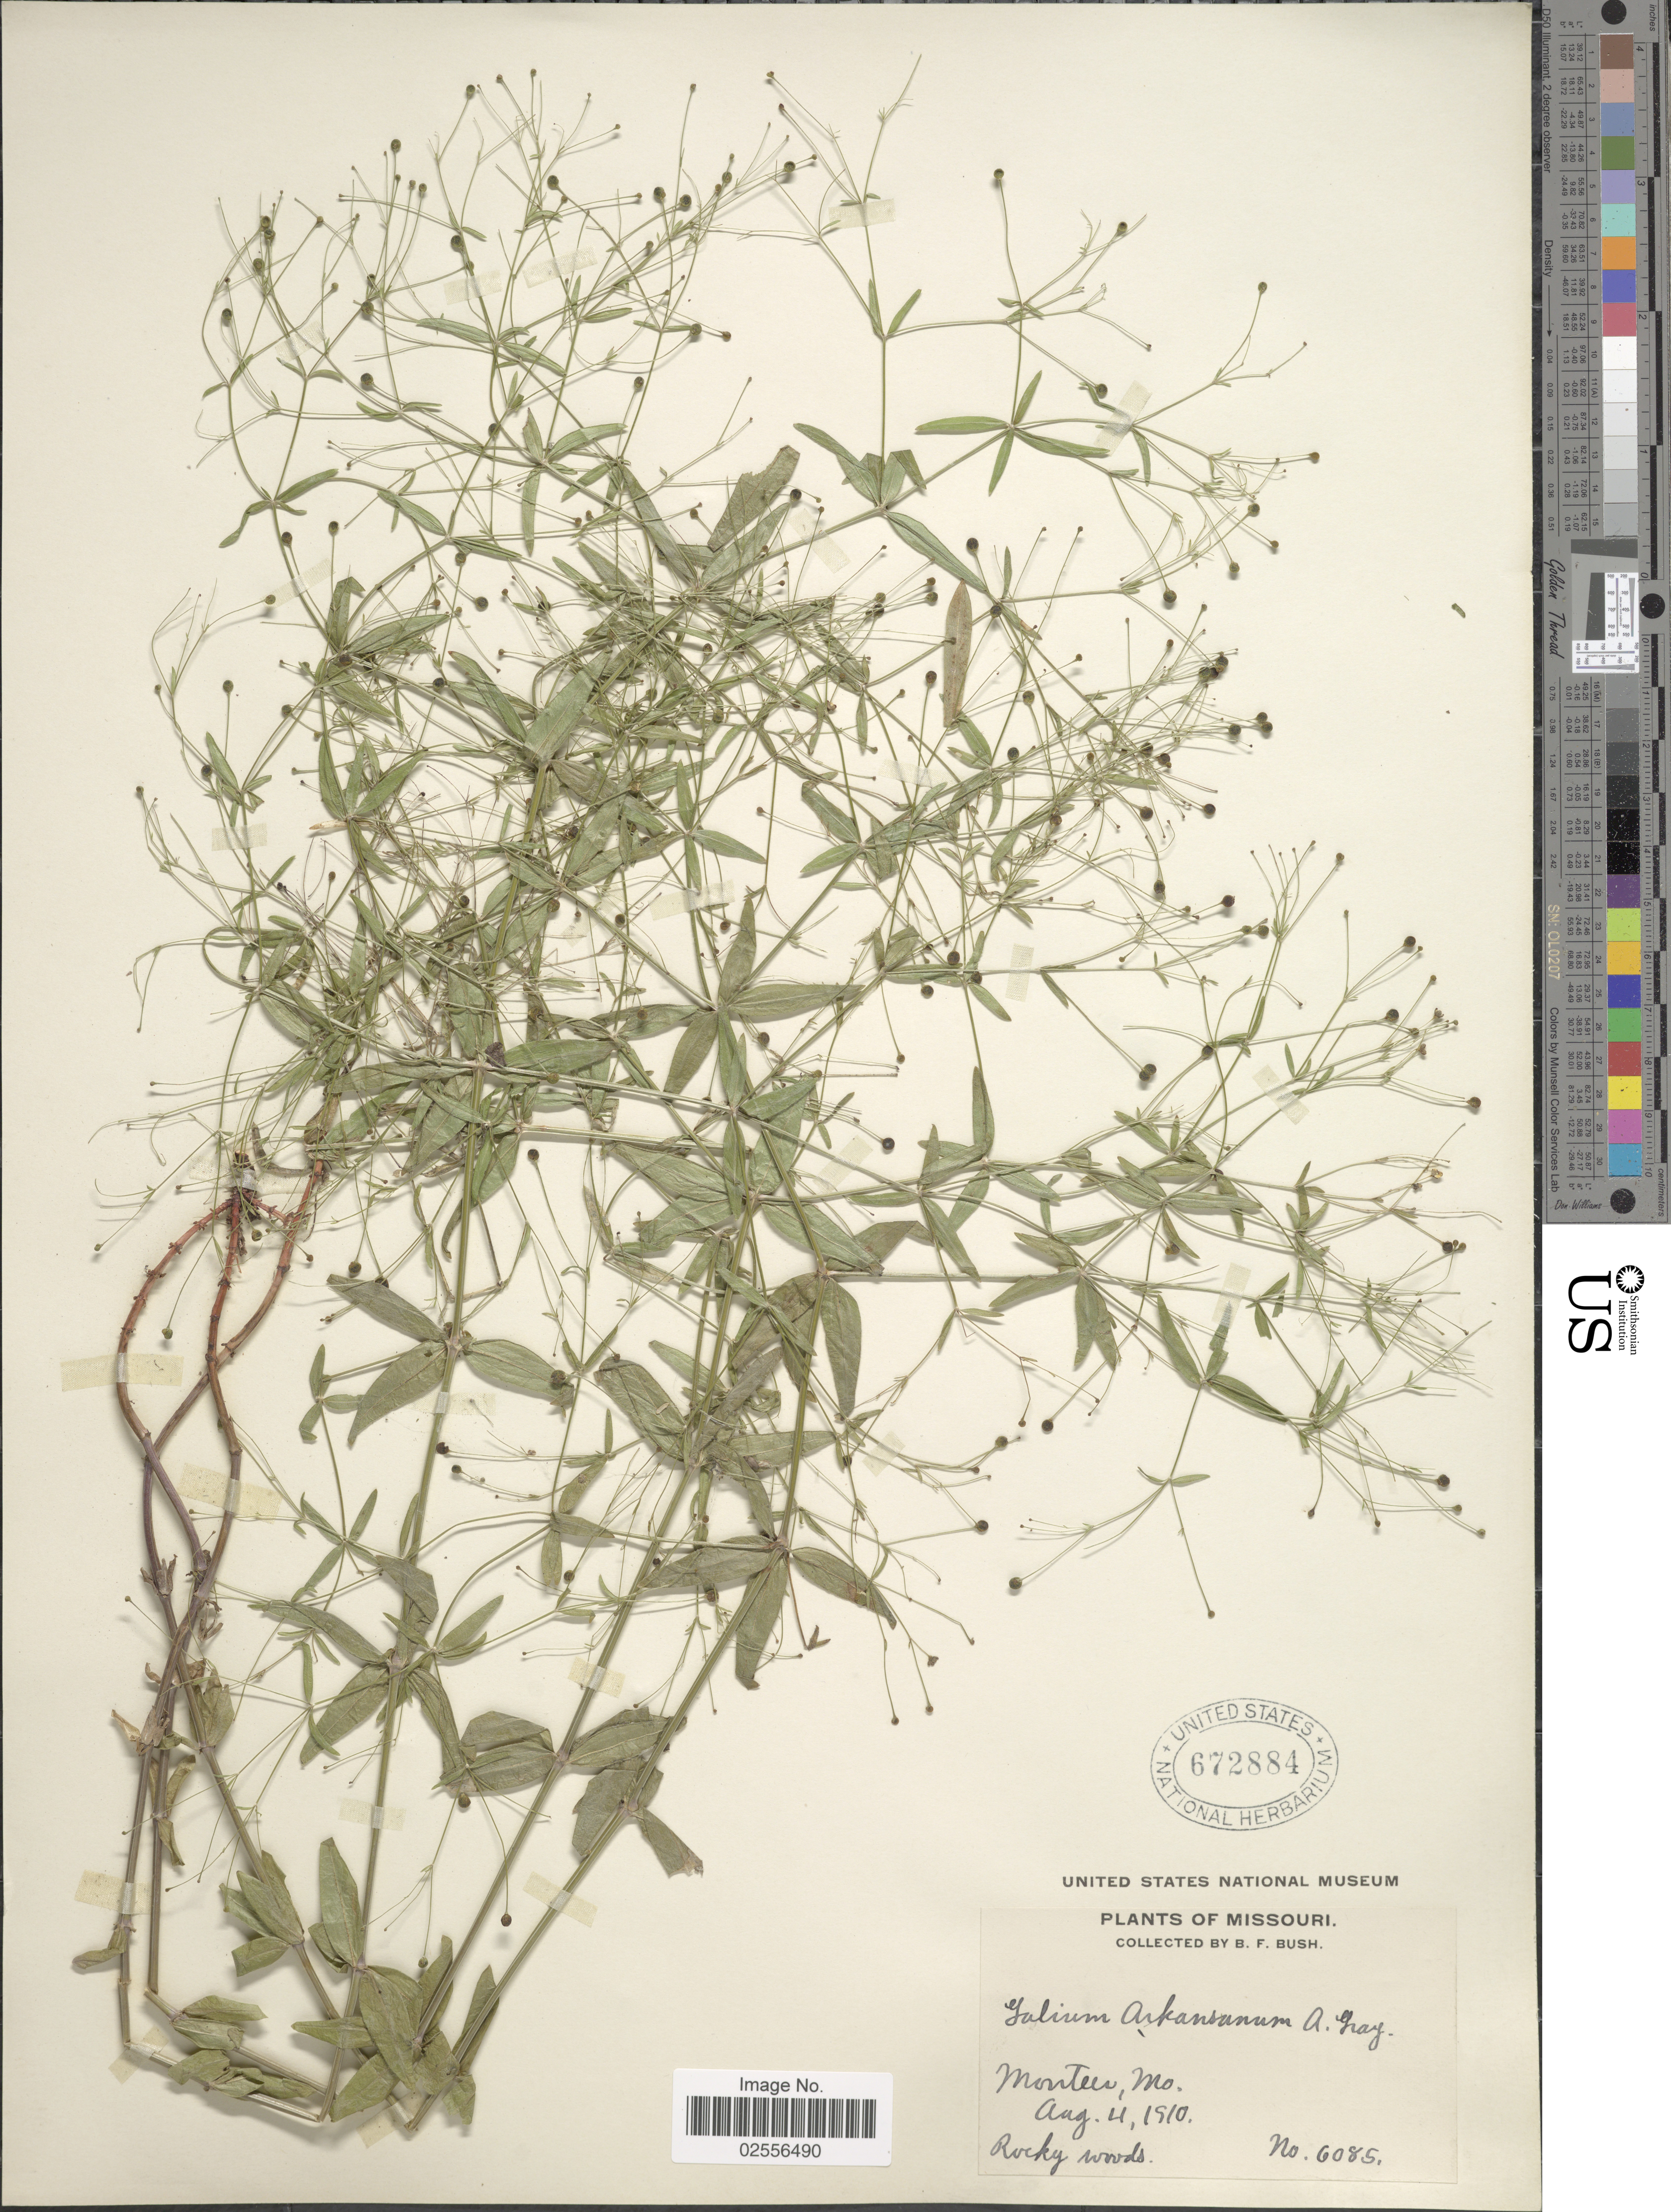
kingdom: Plantae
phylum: Tracheophyta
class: Magnoliopsida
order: Gentianales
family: Rubiaceae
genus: Galium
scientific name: Galium arkansanum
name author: A. Gray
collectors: B. F. Bush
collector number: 6085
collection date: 1910-08-04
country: United States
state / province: Missouri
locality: Monteer, Rocky woods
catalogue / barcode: US 672884